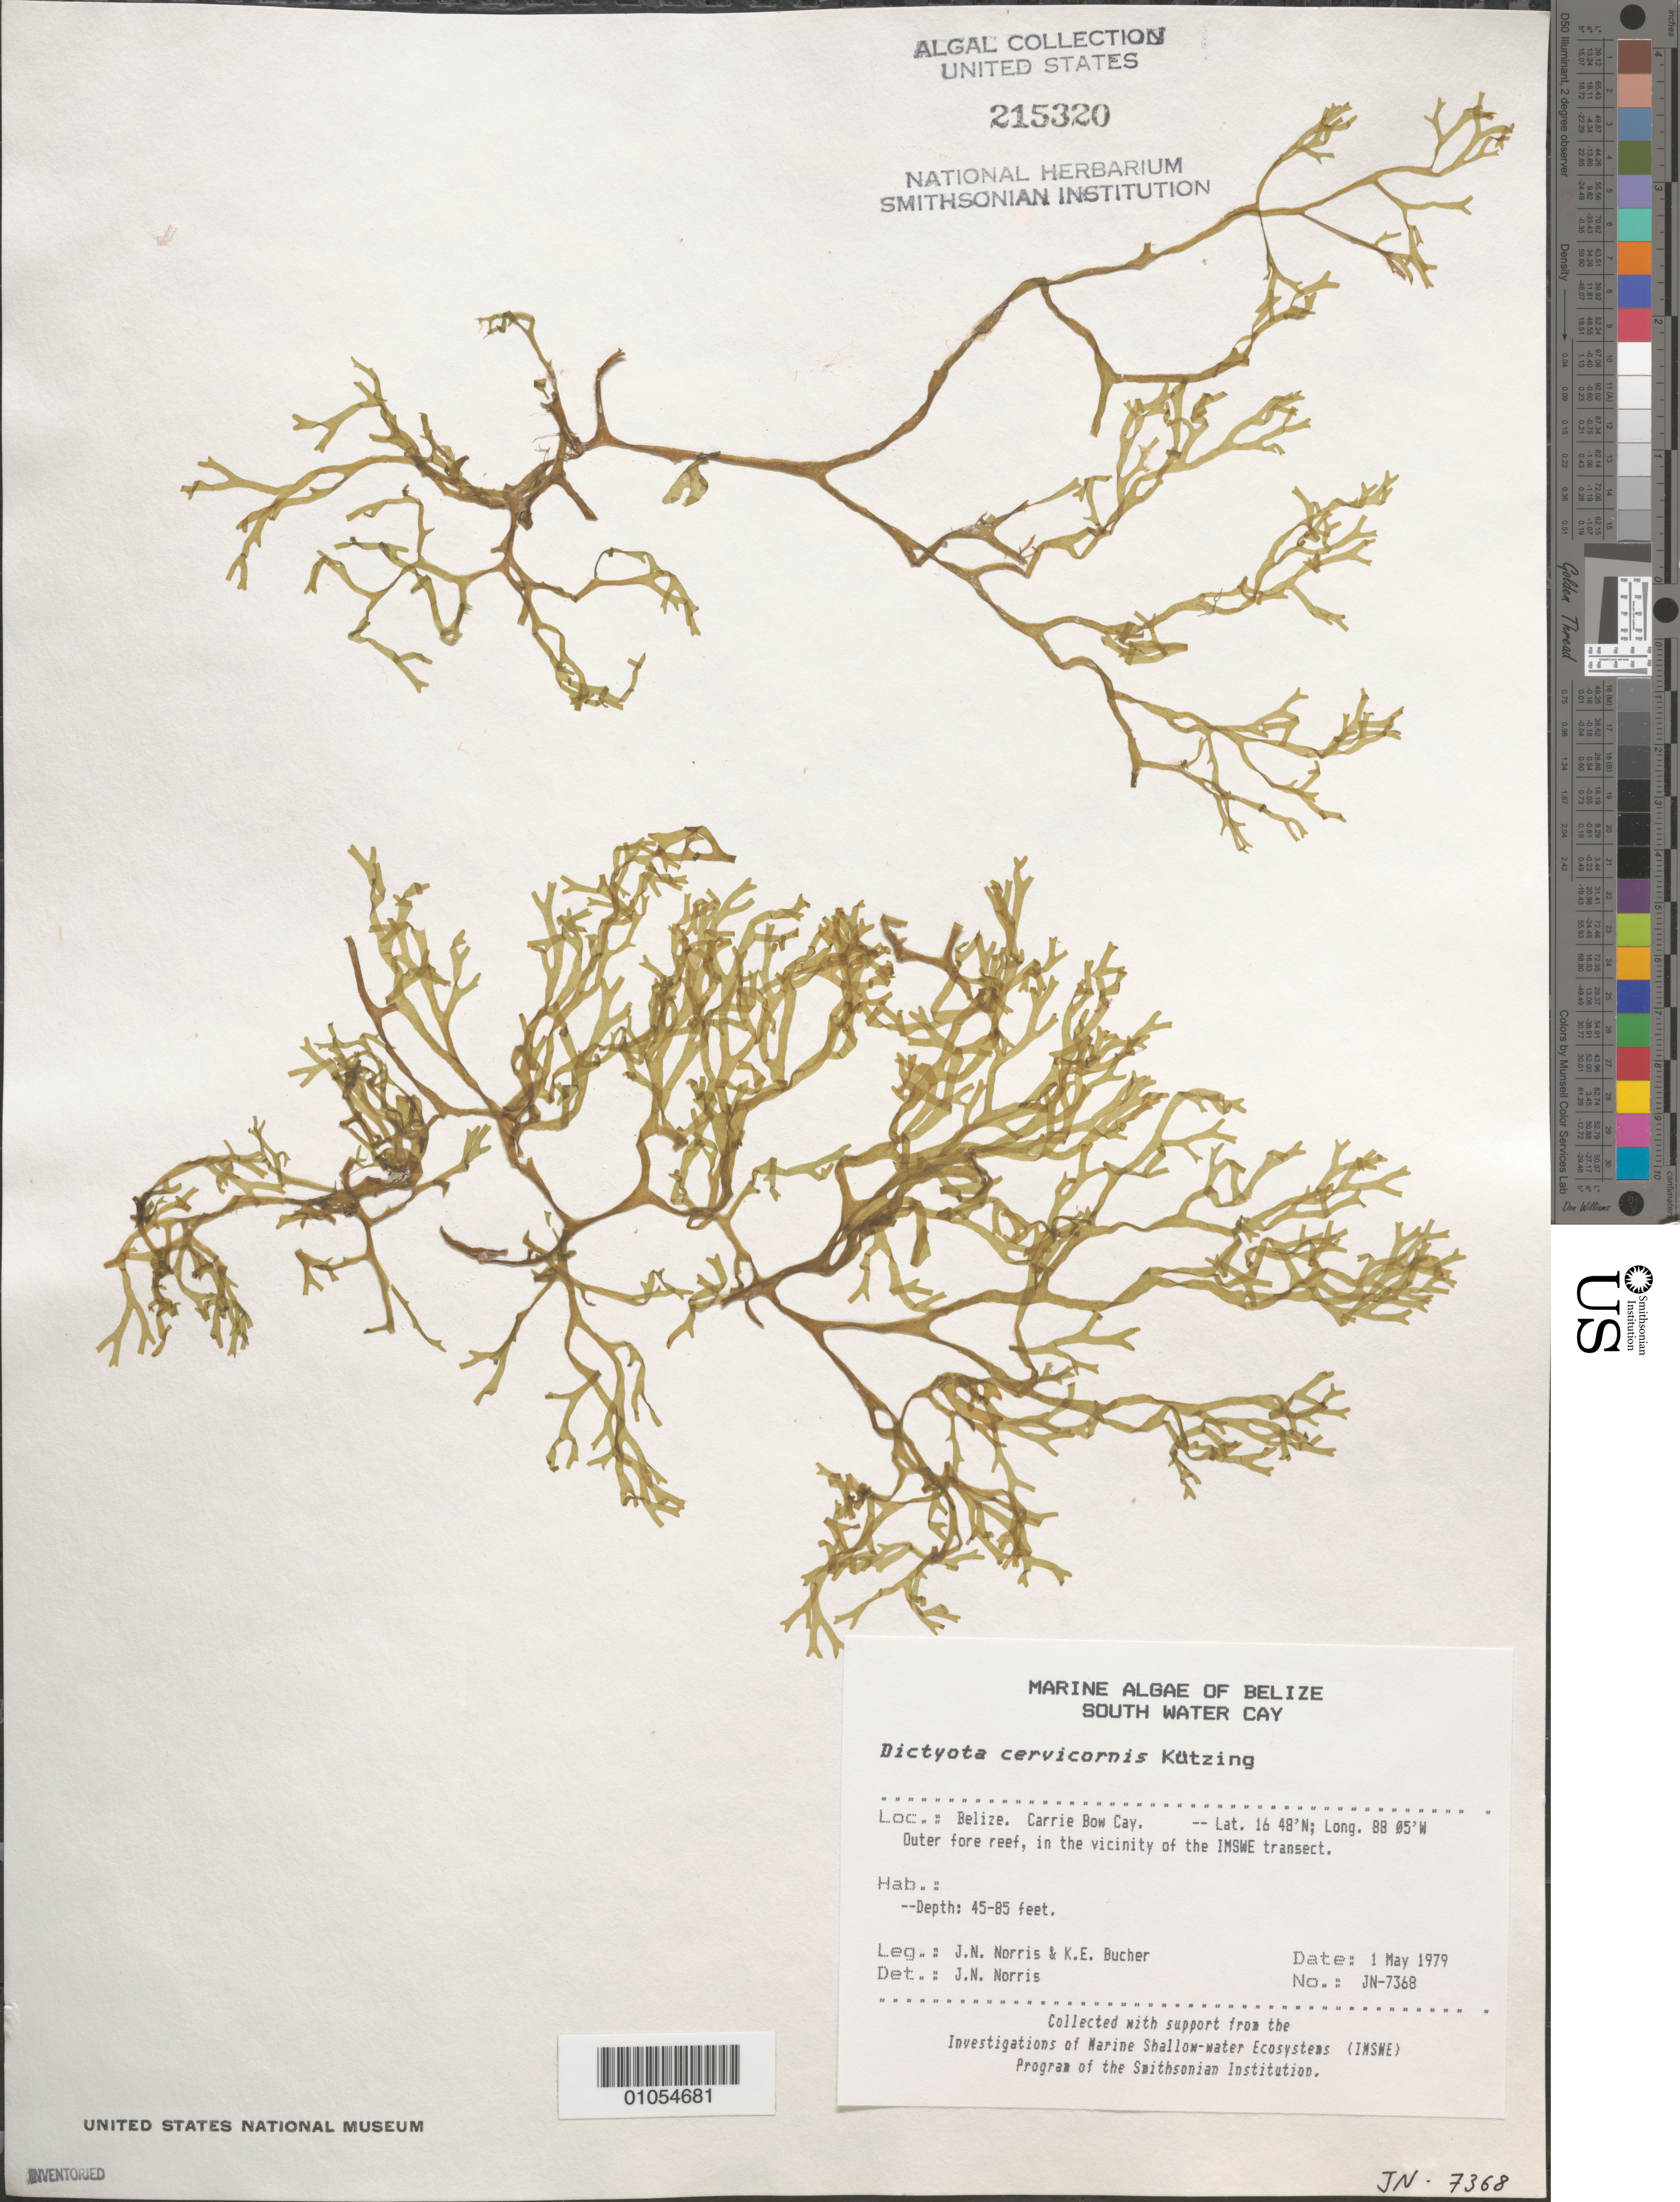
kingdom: Chromista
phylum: Ochrophyta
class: Phaeophyceae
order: Dictyotales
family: Dictyotaceae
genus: Dictyota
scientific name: Dictyota cervicornis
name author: Kütz.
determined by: Norris, James N.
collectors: J. N. Norris & K. E. Bucher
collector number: JN-7368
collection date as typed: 01 May 1979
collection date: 1979-05-01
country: Belize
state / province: Stann Creek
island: Carrie Bow Cay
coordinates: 16 48'N, 88 05'W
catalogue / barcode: US 215320